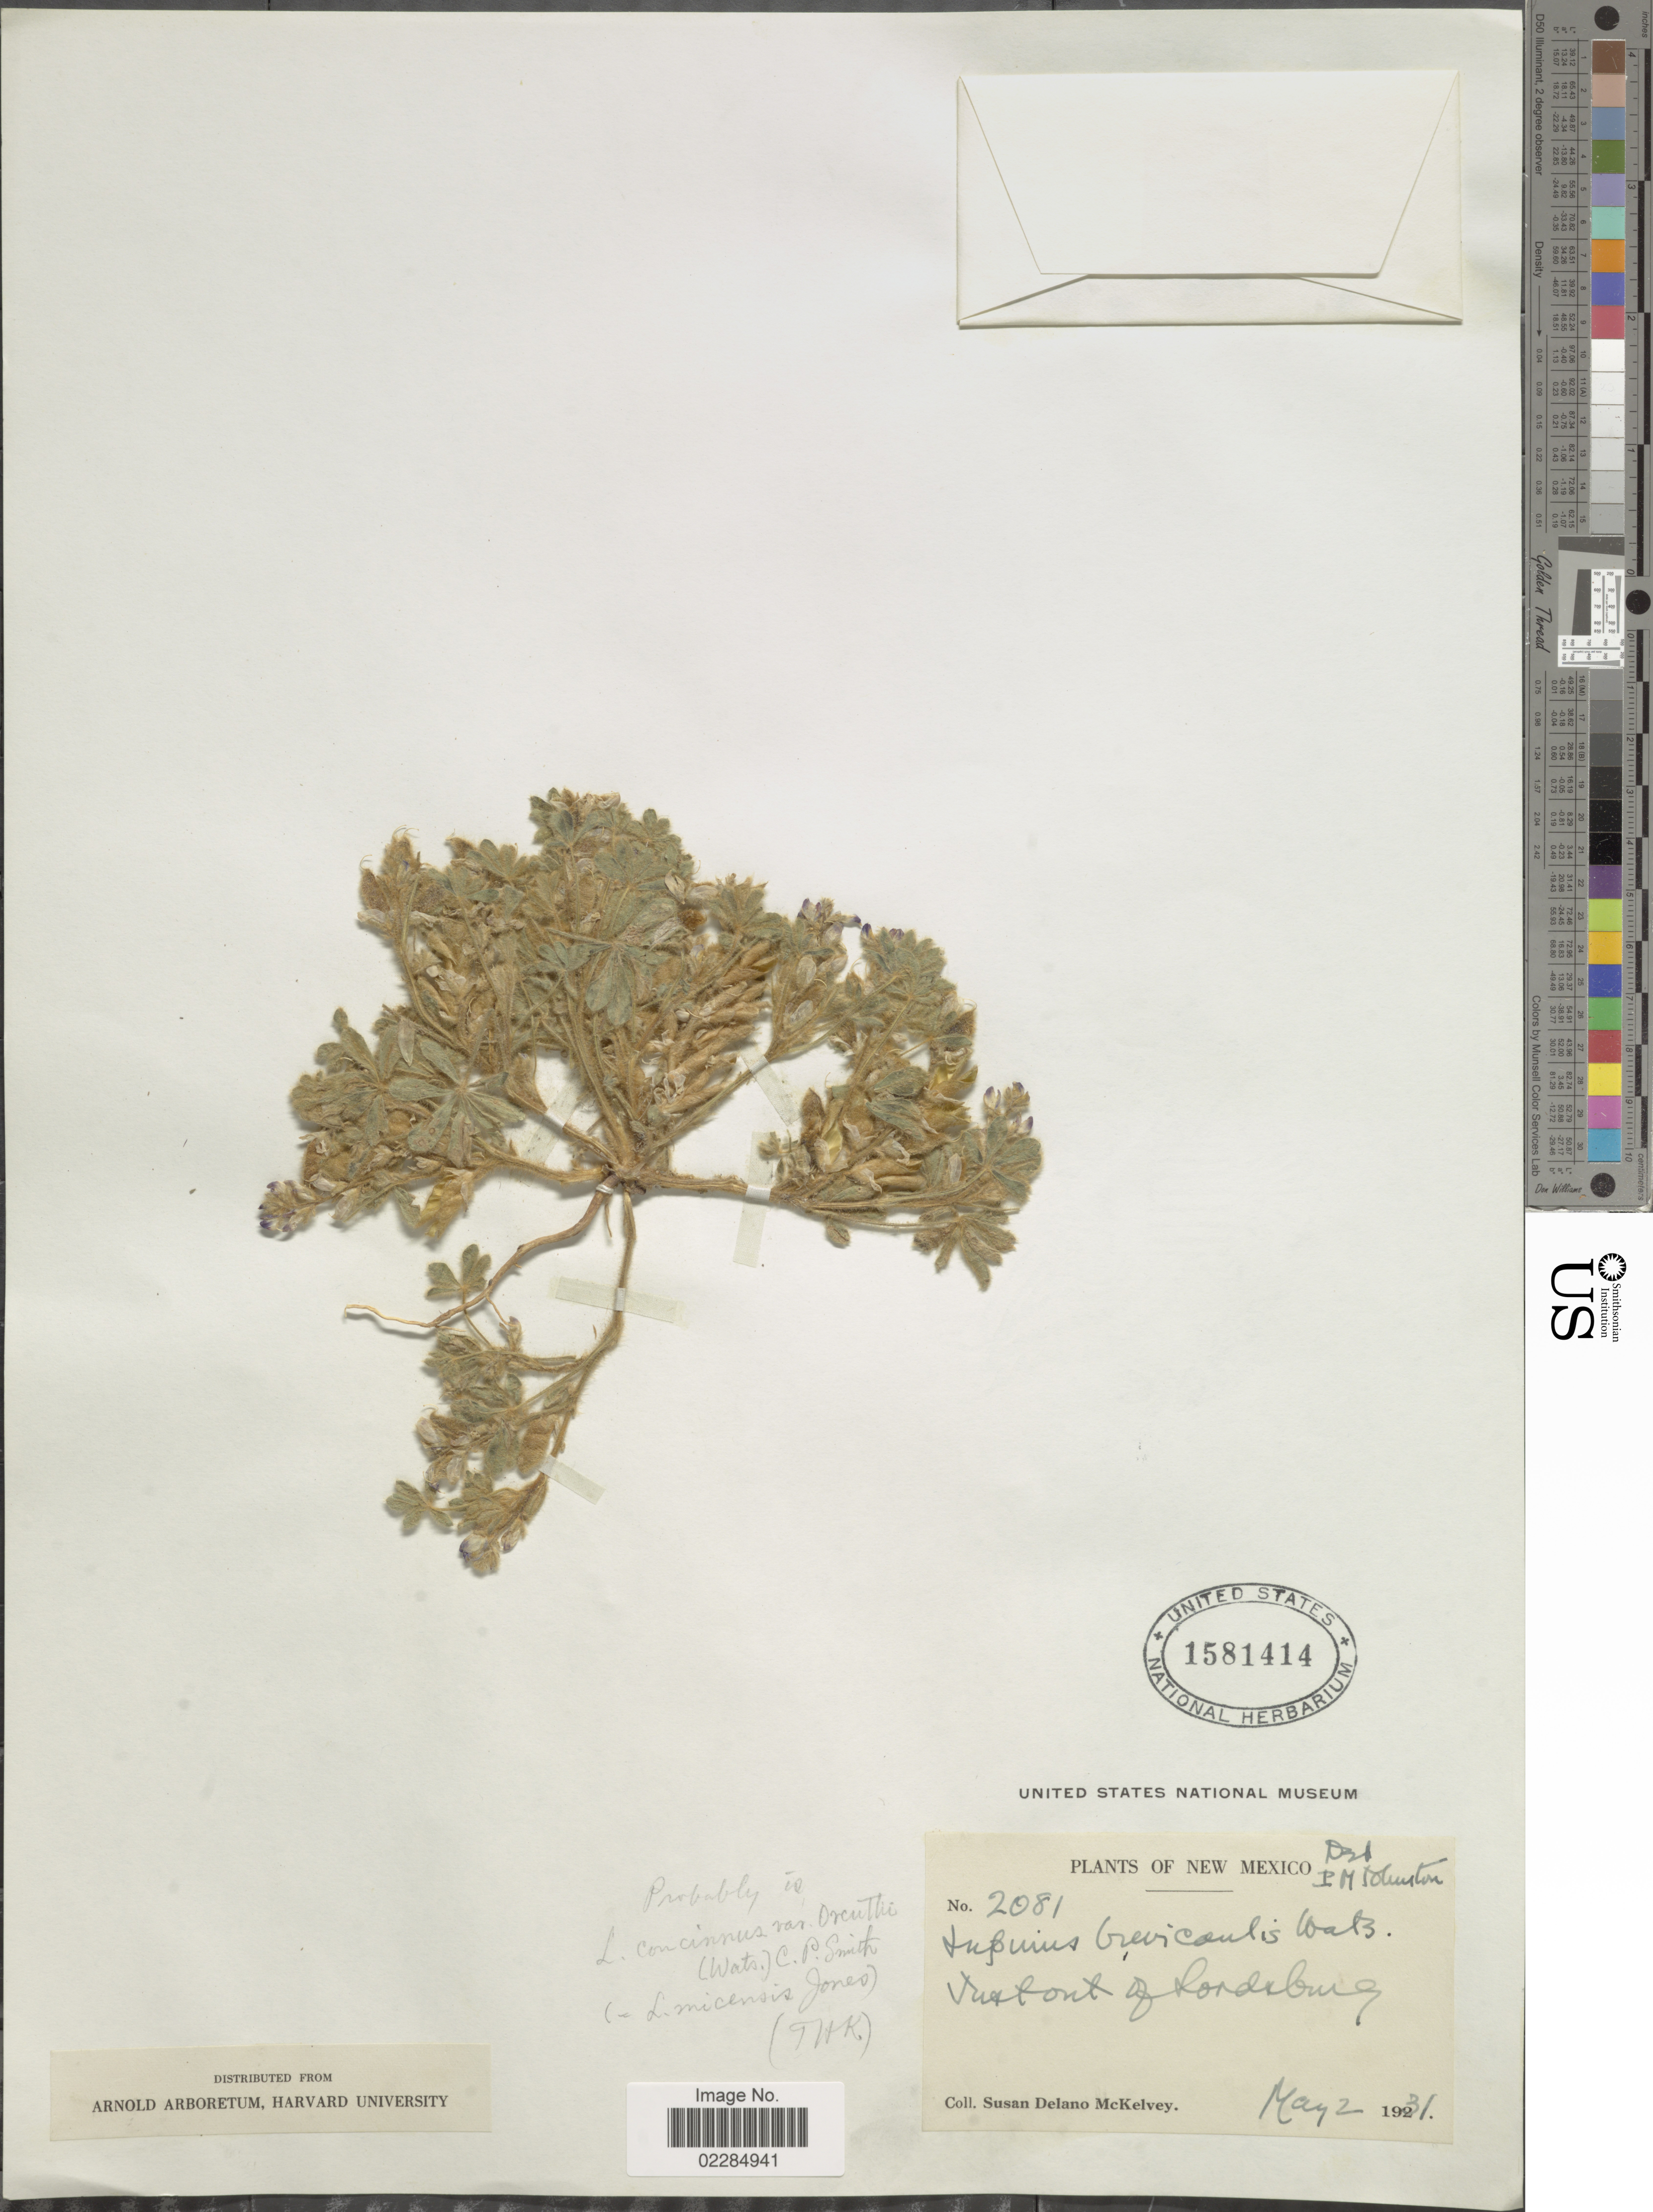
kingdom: Plantae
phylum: Tracheophyta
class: Magnoliopsida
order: Fabales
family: Fabaceae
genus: Lupinus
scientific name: Lupinus concinnus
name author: J. Agardh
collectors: S. A. McKelvey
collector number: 2081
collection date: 1931-05-02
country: United States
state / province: New Mexico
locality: Just out of Lordsburg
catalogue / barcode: US 1581414